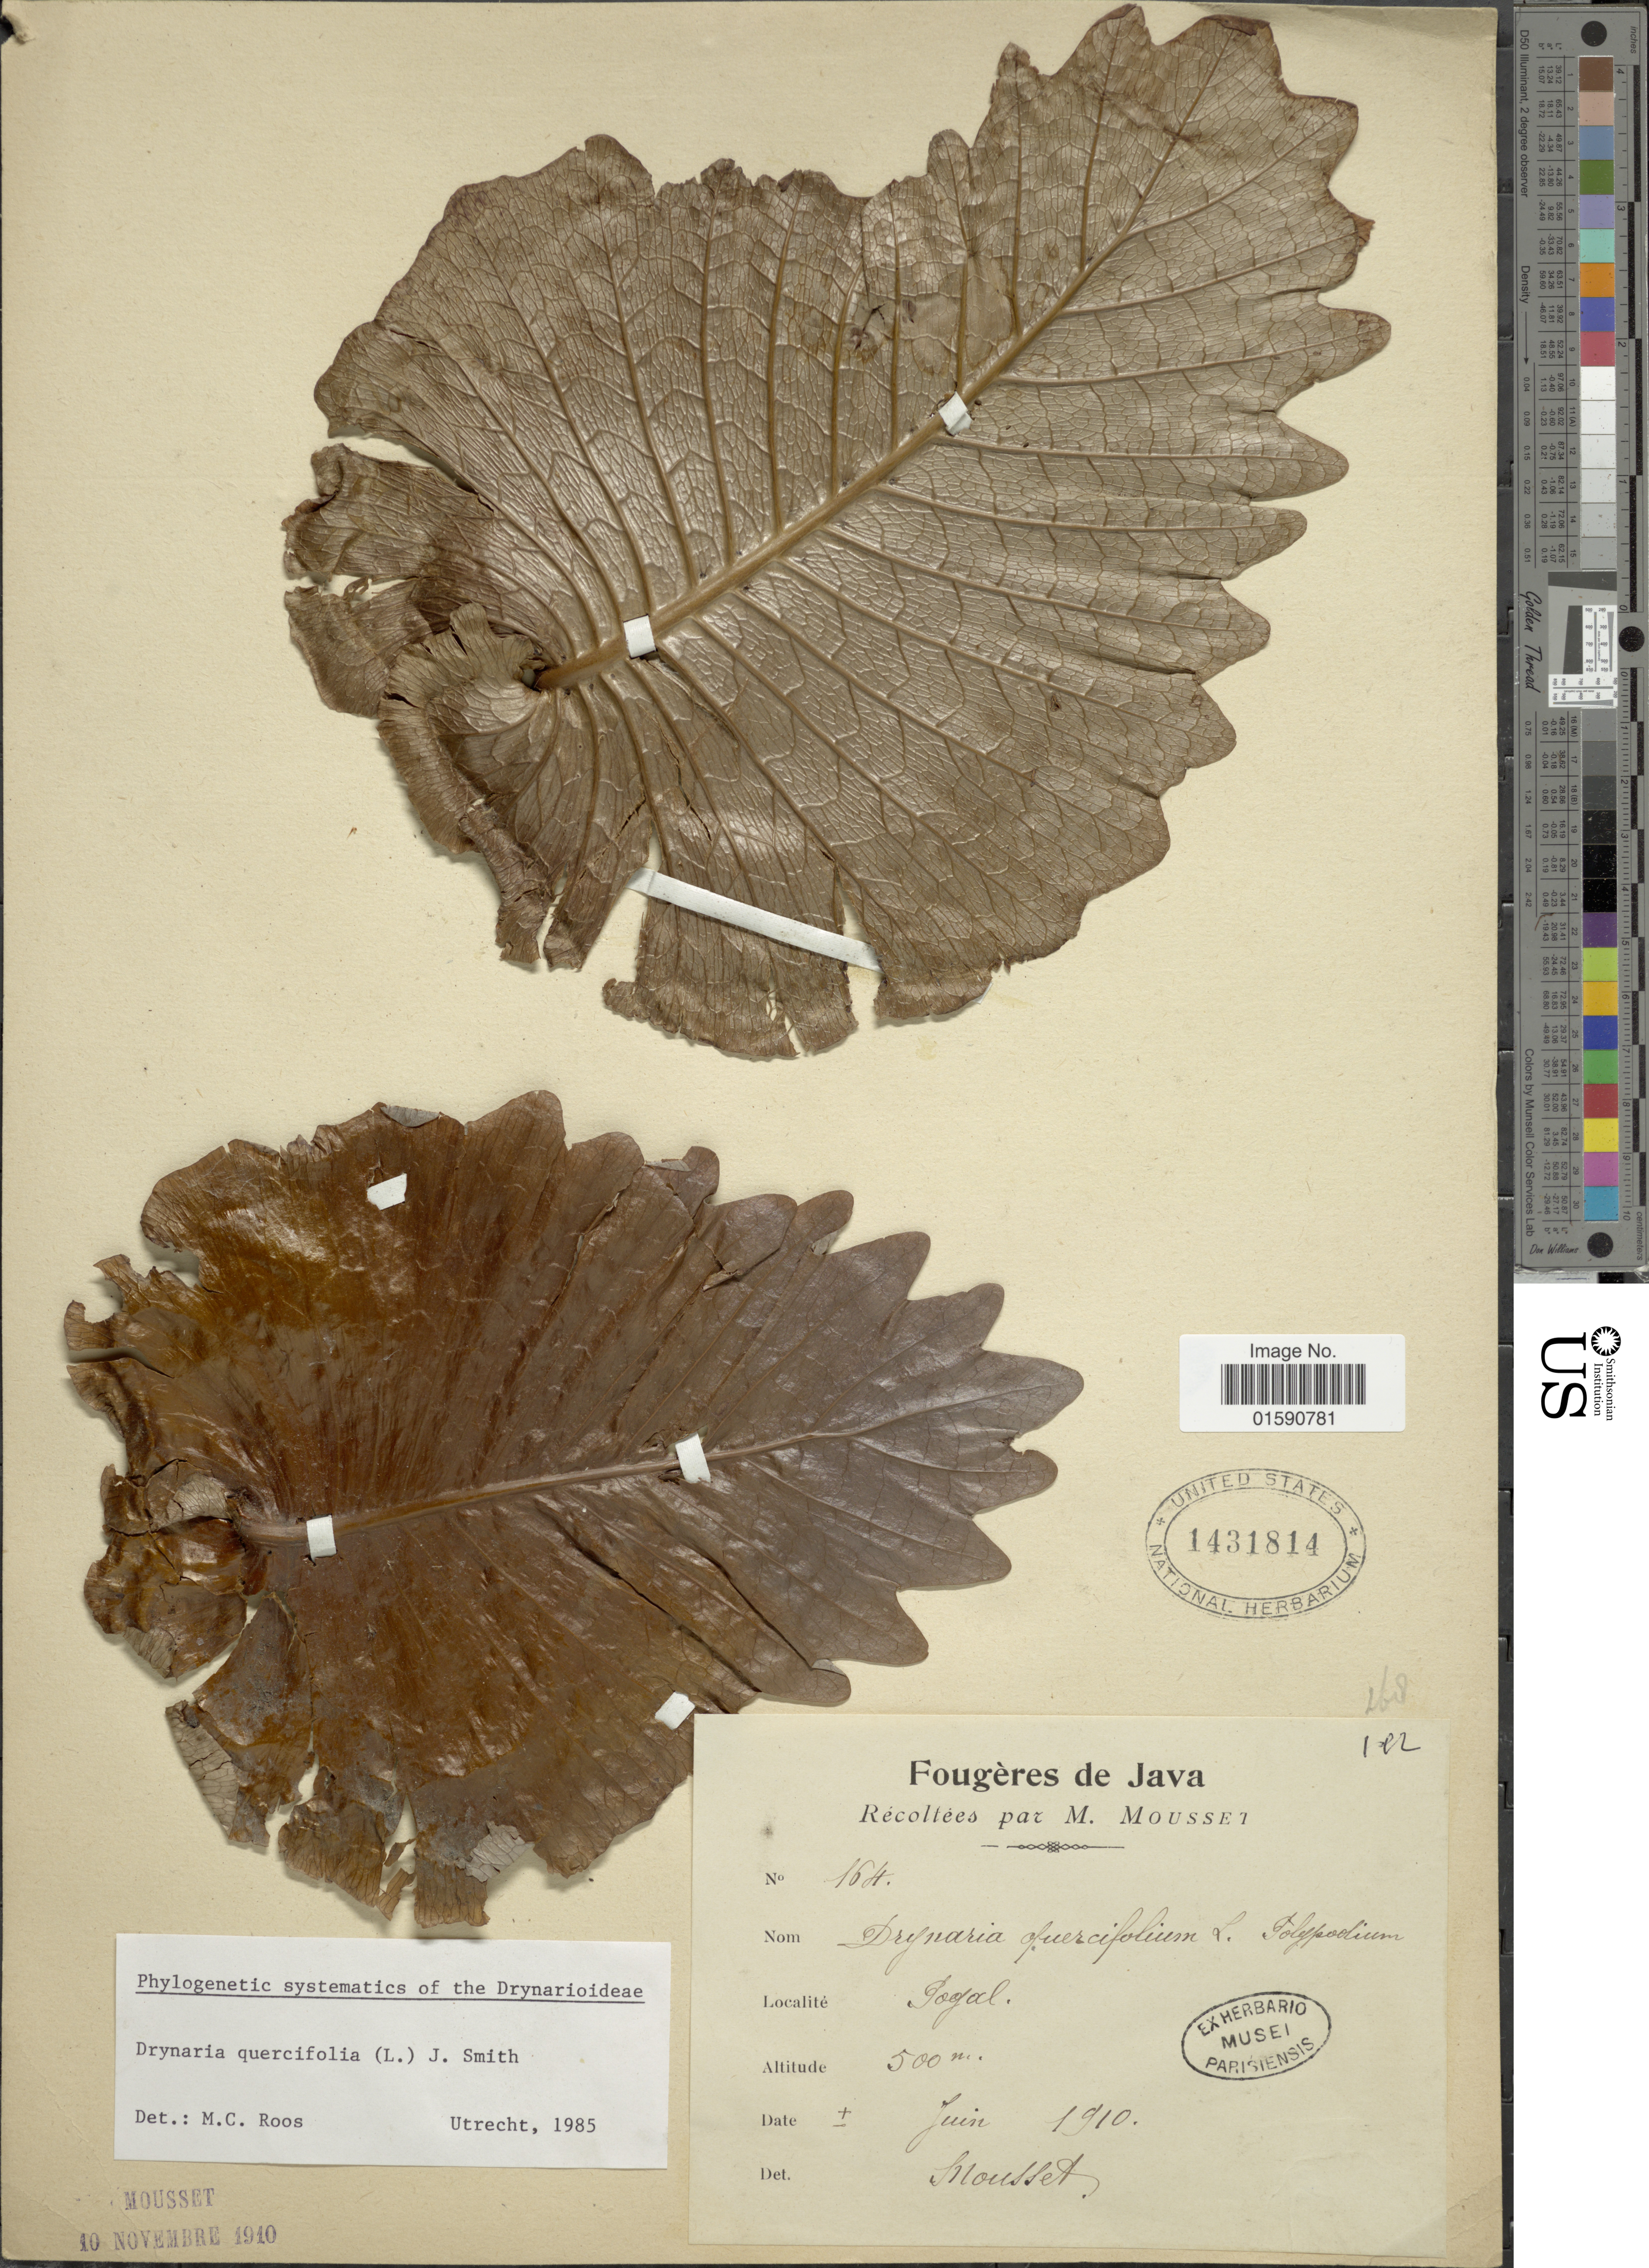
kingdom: Plantae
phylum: Tracheophyta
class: Polypodiopsida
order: Polypodiales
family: Polypodiaceae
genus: Drynaria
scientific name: Drynaria quercifolia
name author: (L.) J. Sm.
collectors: Mousset, --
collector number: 164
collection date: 1910-06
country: Indonesia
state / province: Java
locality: Pogal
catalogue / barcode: US 1431814